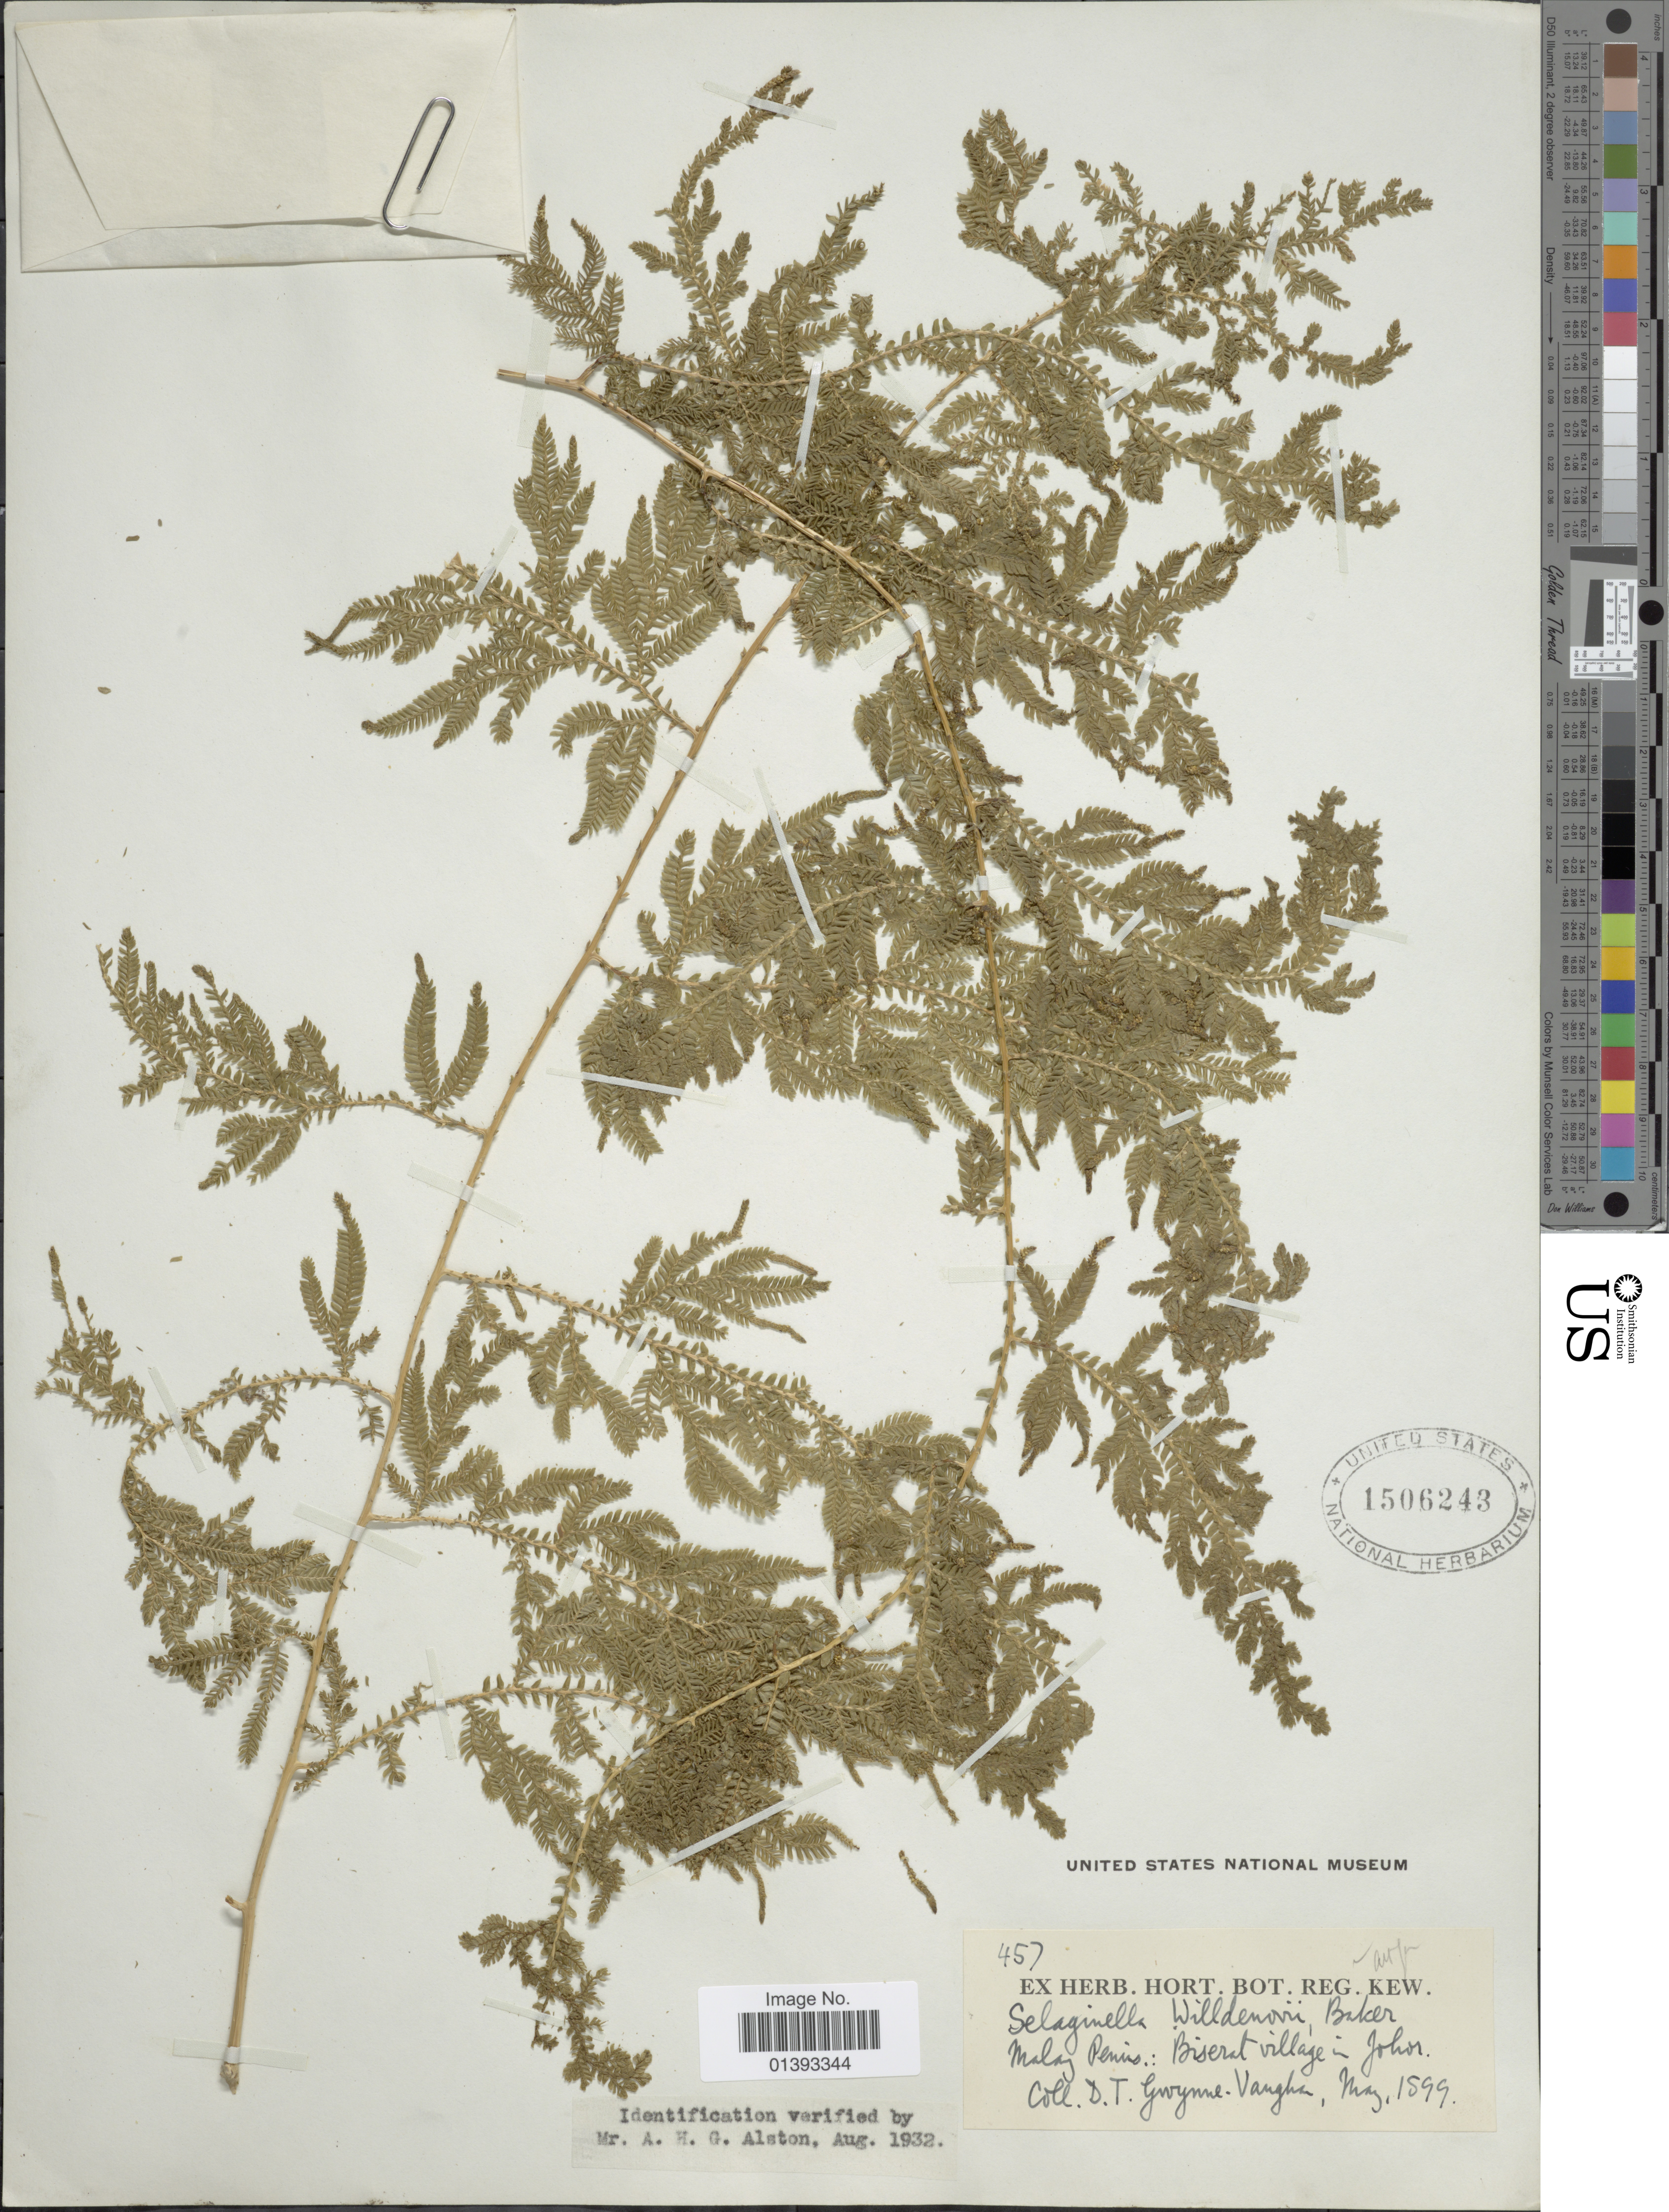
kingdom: Plantae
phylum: Tracheophyta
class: Lycopodiopsida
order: Selaginellales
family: Selaginellaceae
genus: Selaginella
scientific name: Selaginella willdenowii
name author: (Desv. ex Poir.) Baker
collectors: D. Gwynne-Vaughan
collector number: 457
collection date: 1899-05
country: Malaysia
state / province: Johor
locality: Malay Penins: Biserat village in Johor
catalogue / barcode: US 1506243